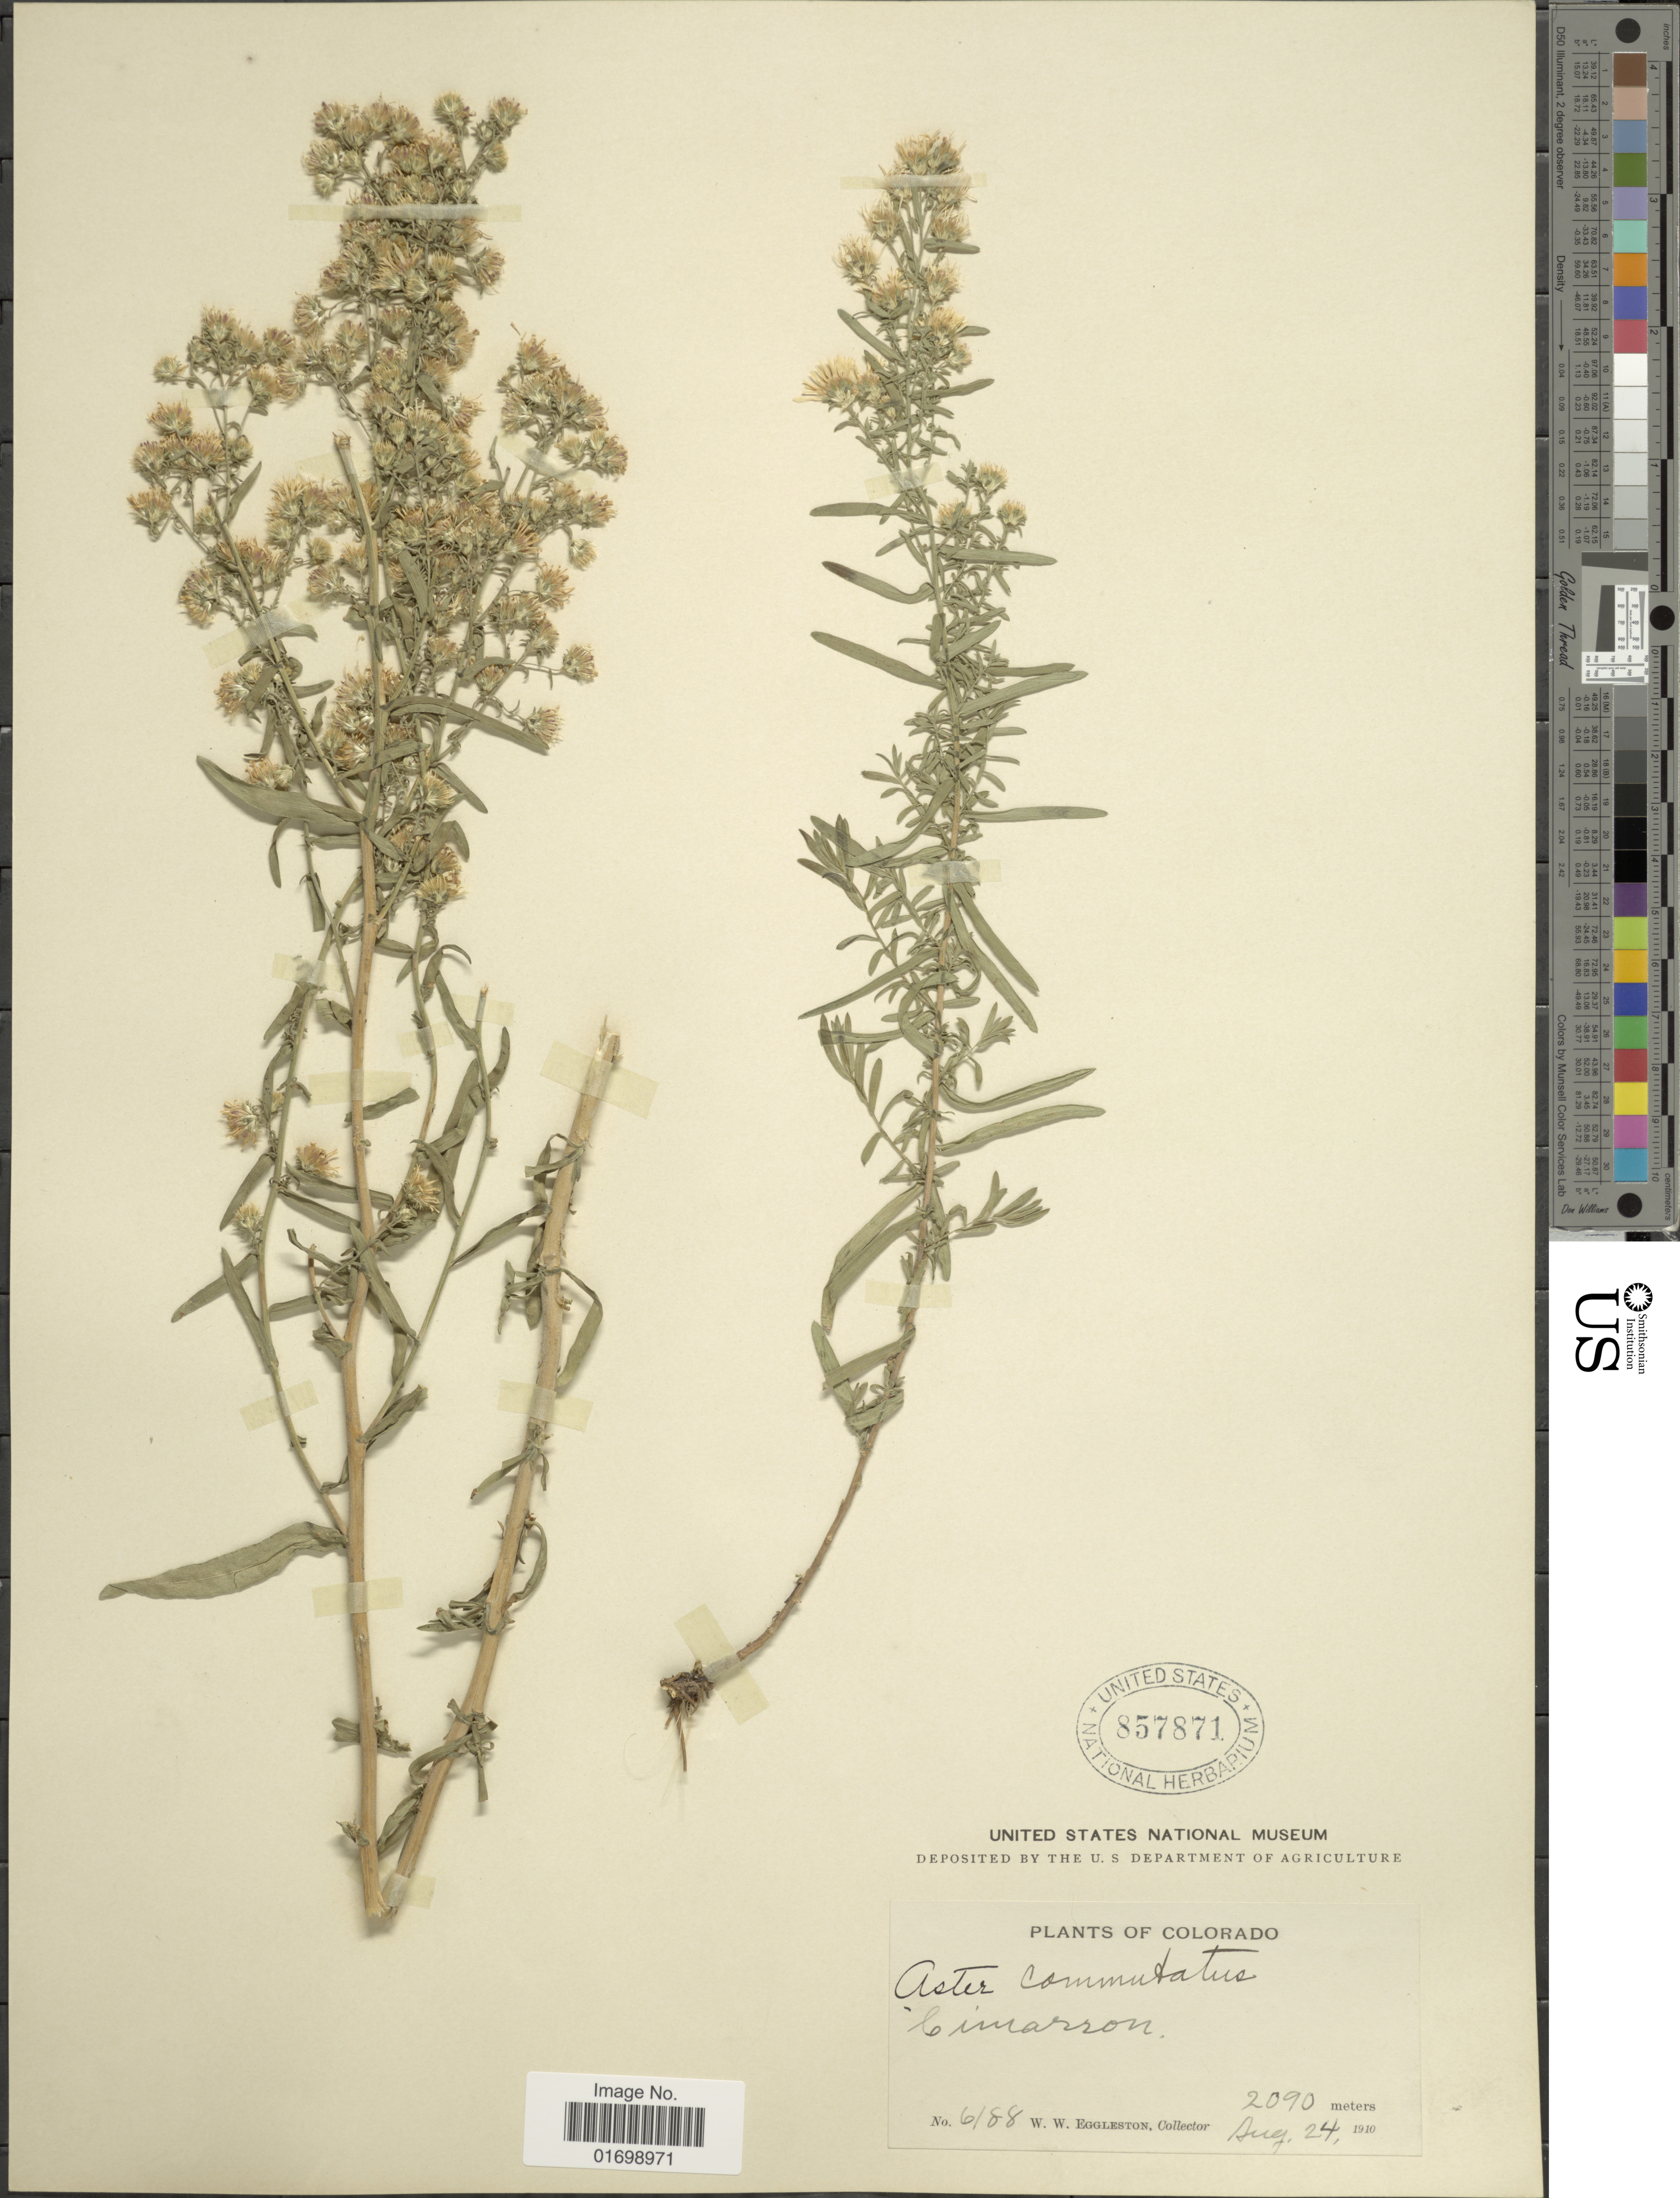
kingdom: Plantae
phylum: Tracheophyta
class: Magnoliopsida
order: Asterales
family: Asteraceae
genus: Symphyotrichum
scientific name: Symphyotrichum ericoides var. ericoides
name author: (L.) G.L. Nesom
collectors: W. W. Eggleston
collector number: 6188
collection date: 1910-08-24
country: United States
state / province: Colorado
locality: Cimarron.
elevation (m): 2090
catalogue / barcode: US 857871